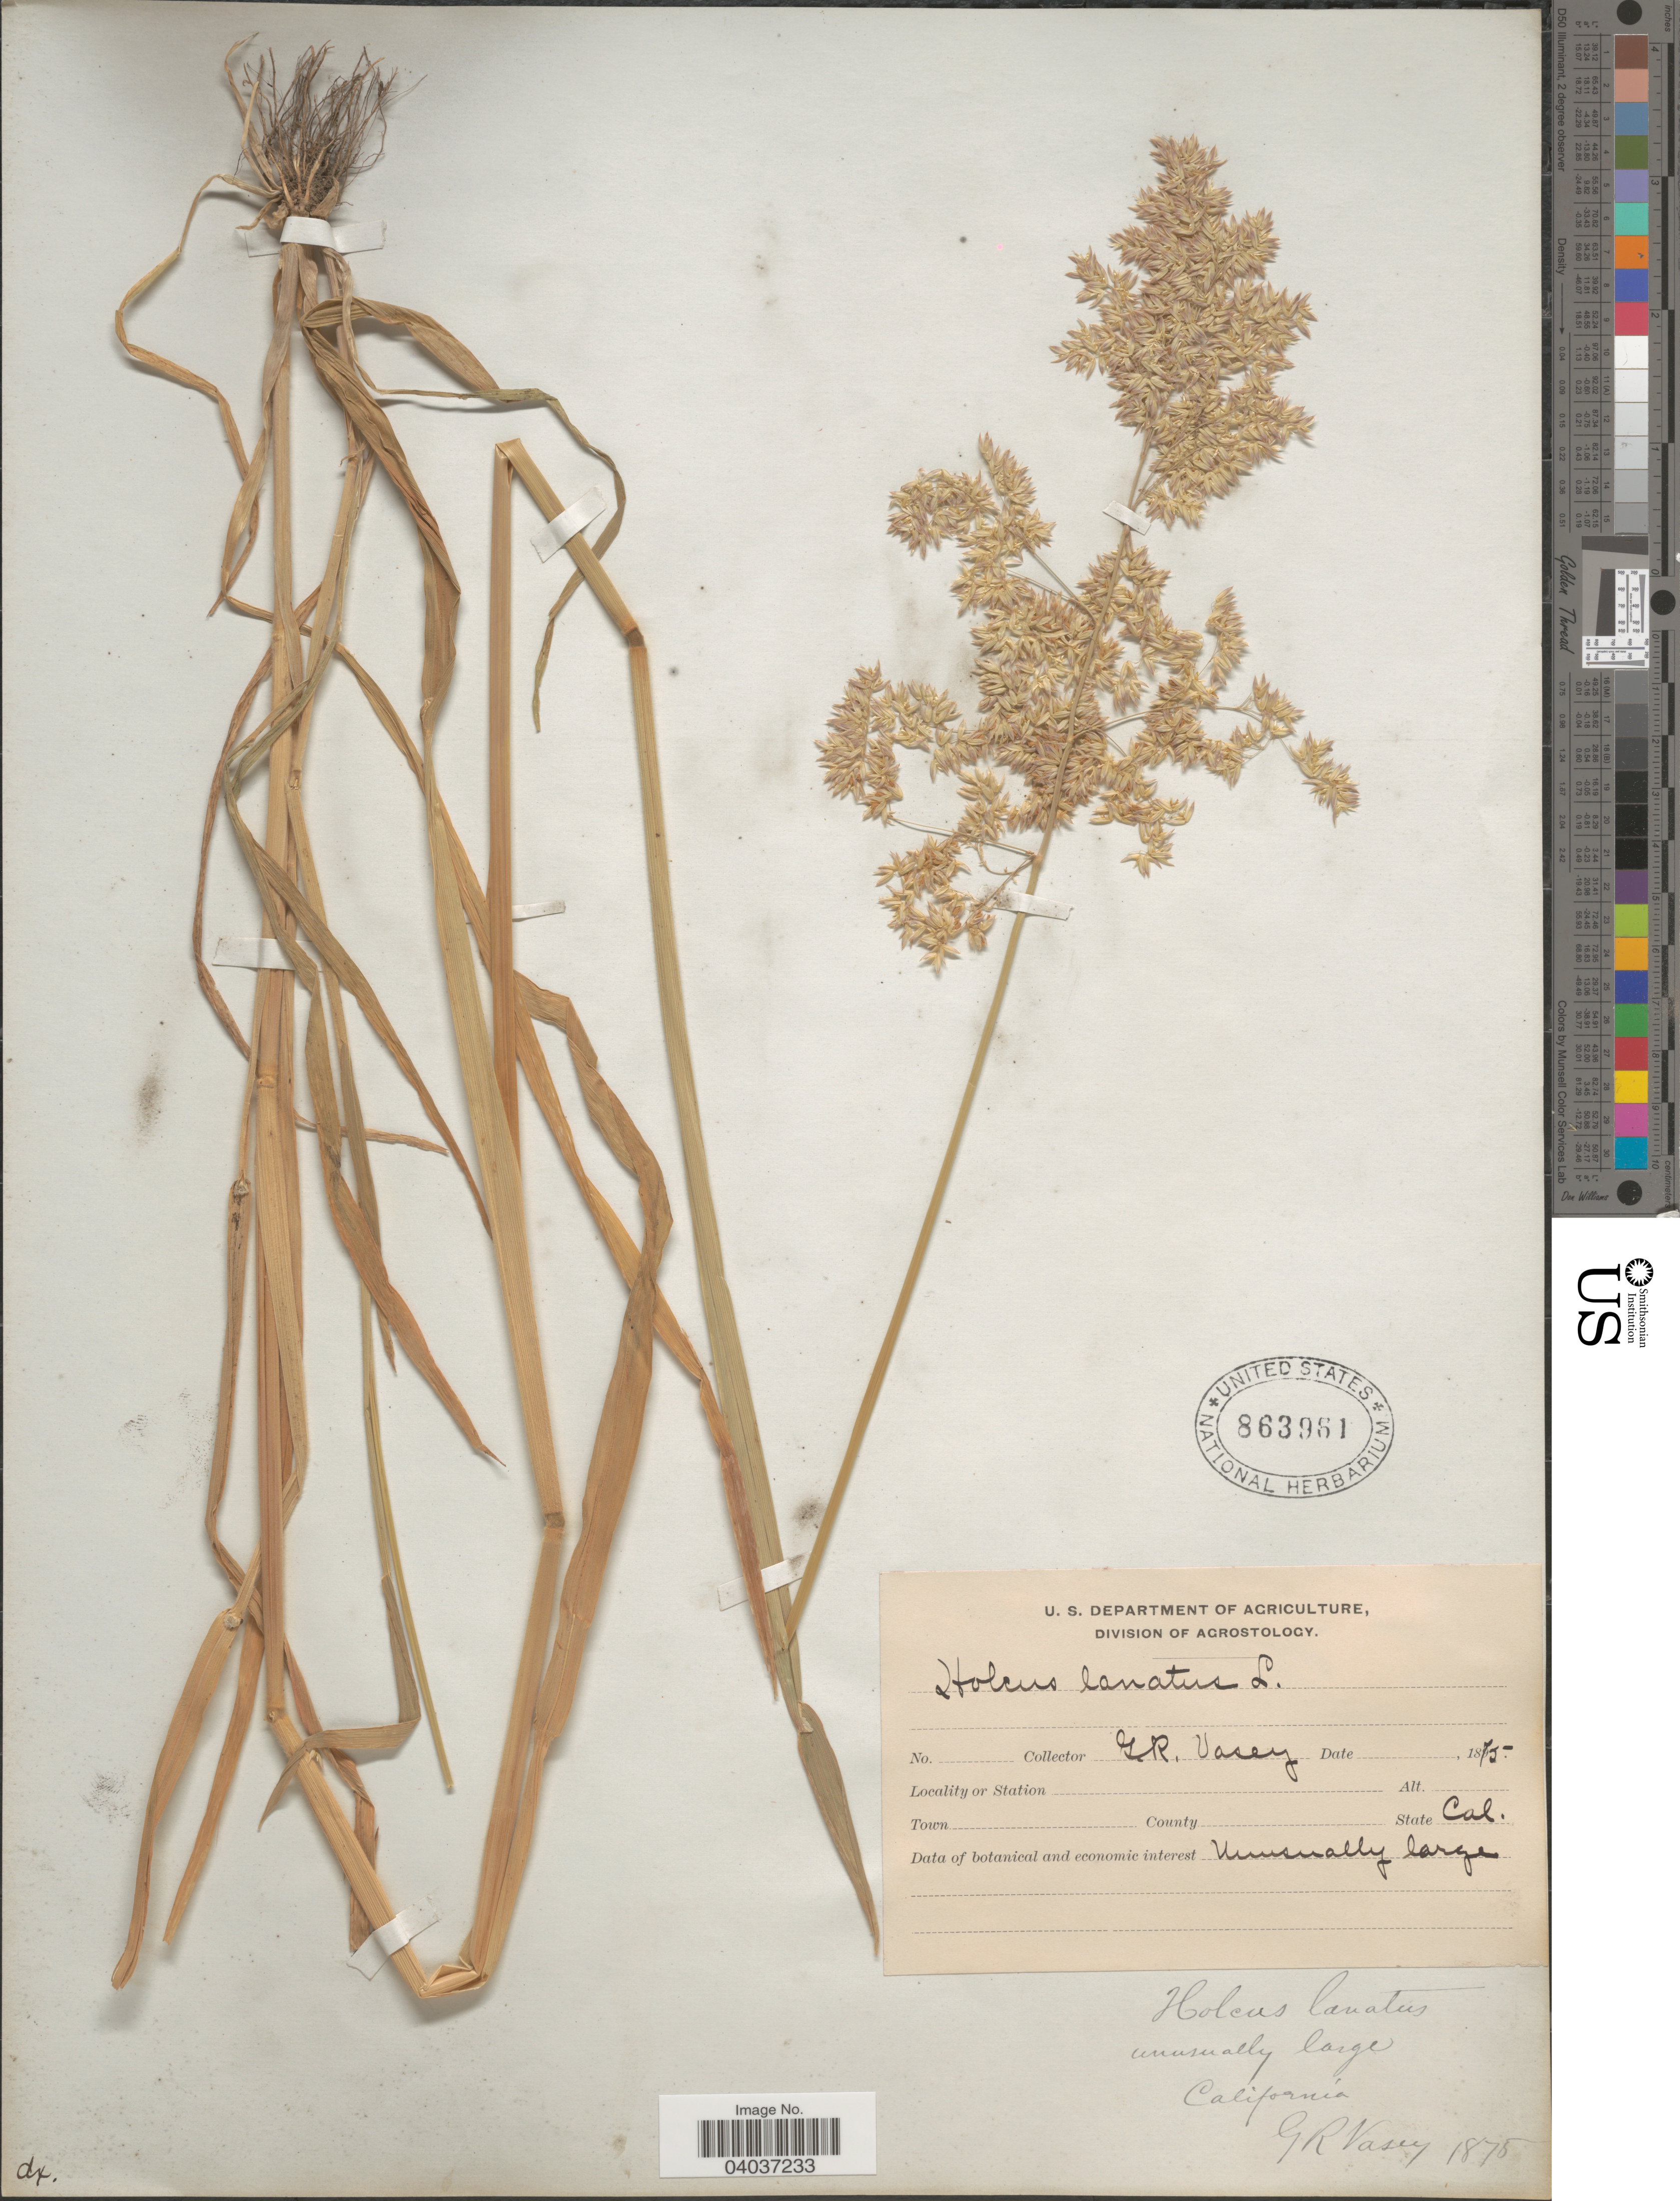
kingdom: Plantae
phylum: Tracheophyta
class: Liliopsida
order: Poales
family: Poaceae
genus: Holcus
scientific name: Holcus lanatus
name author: L.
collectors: G. R. Vasey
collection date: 1875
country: United States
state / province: California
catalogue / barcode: US 863961